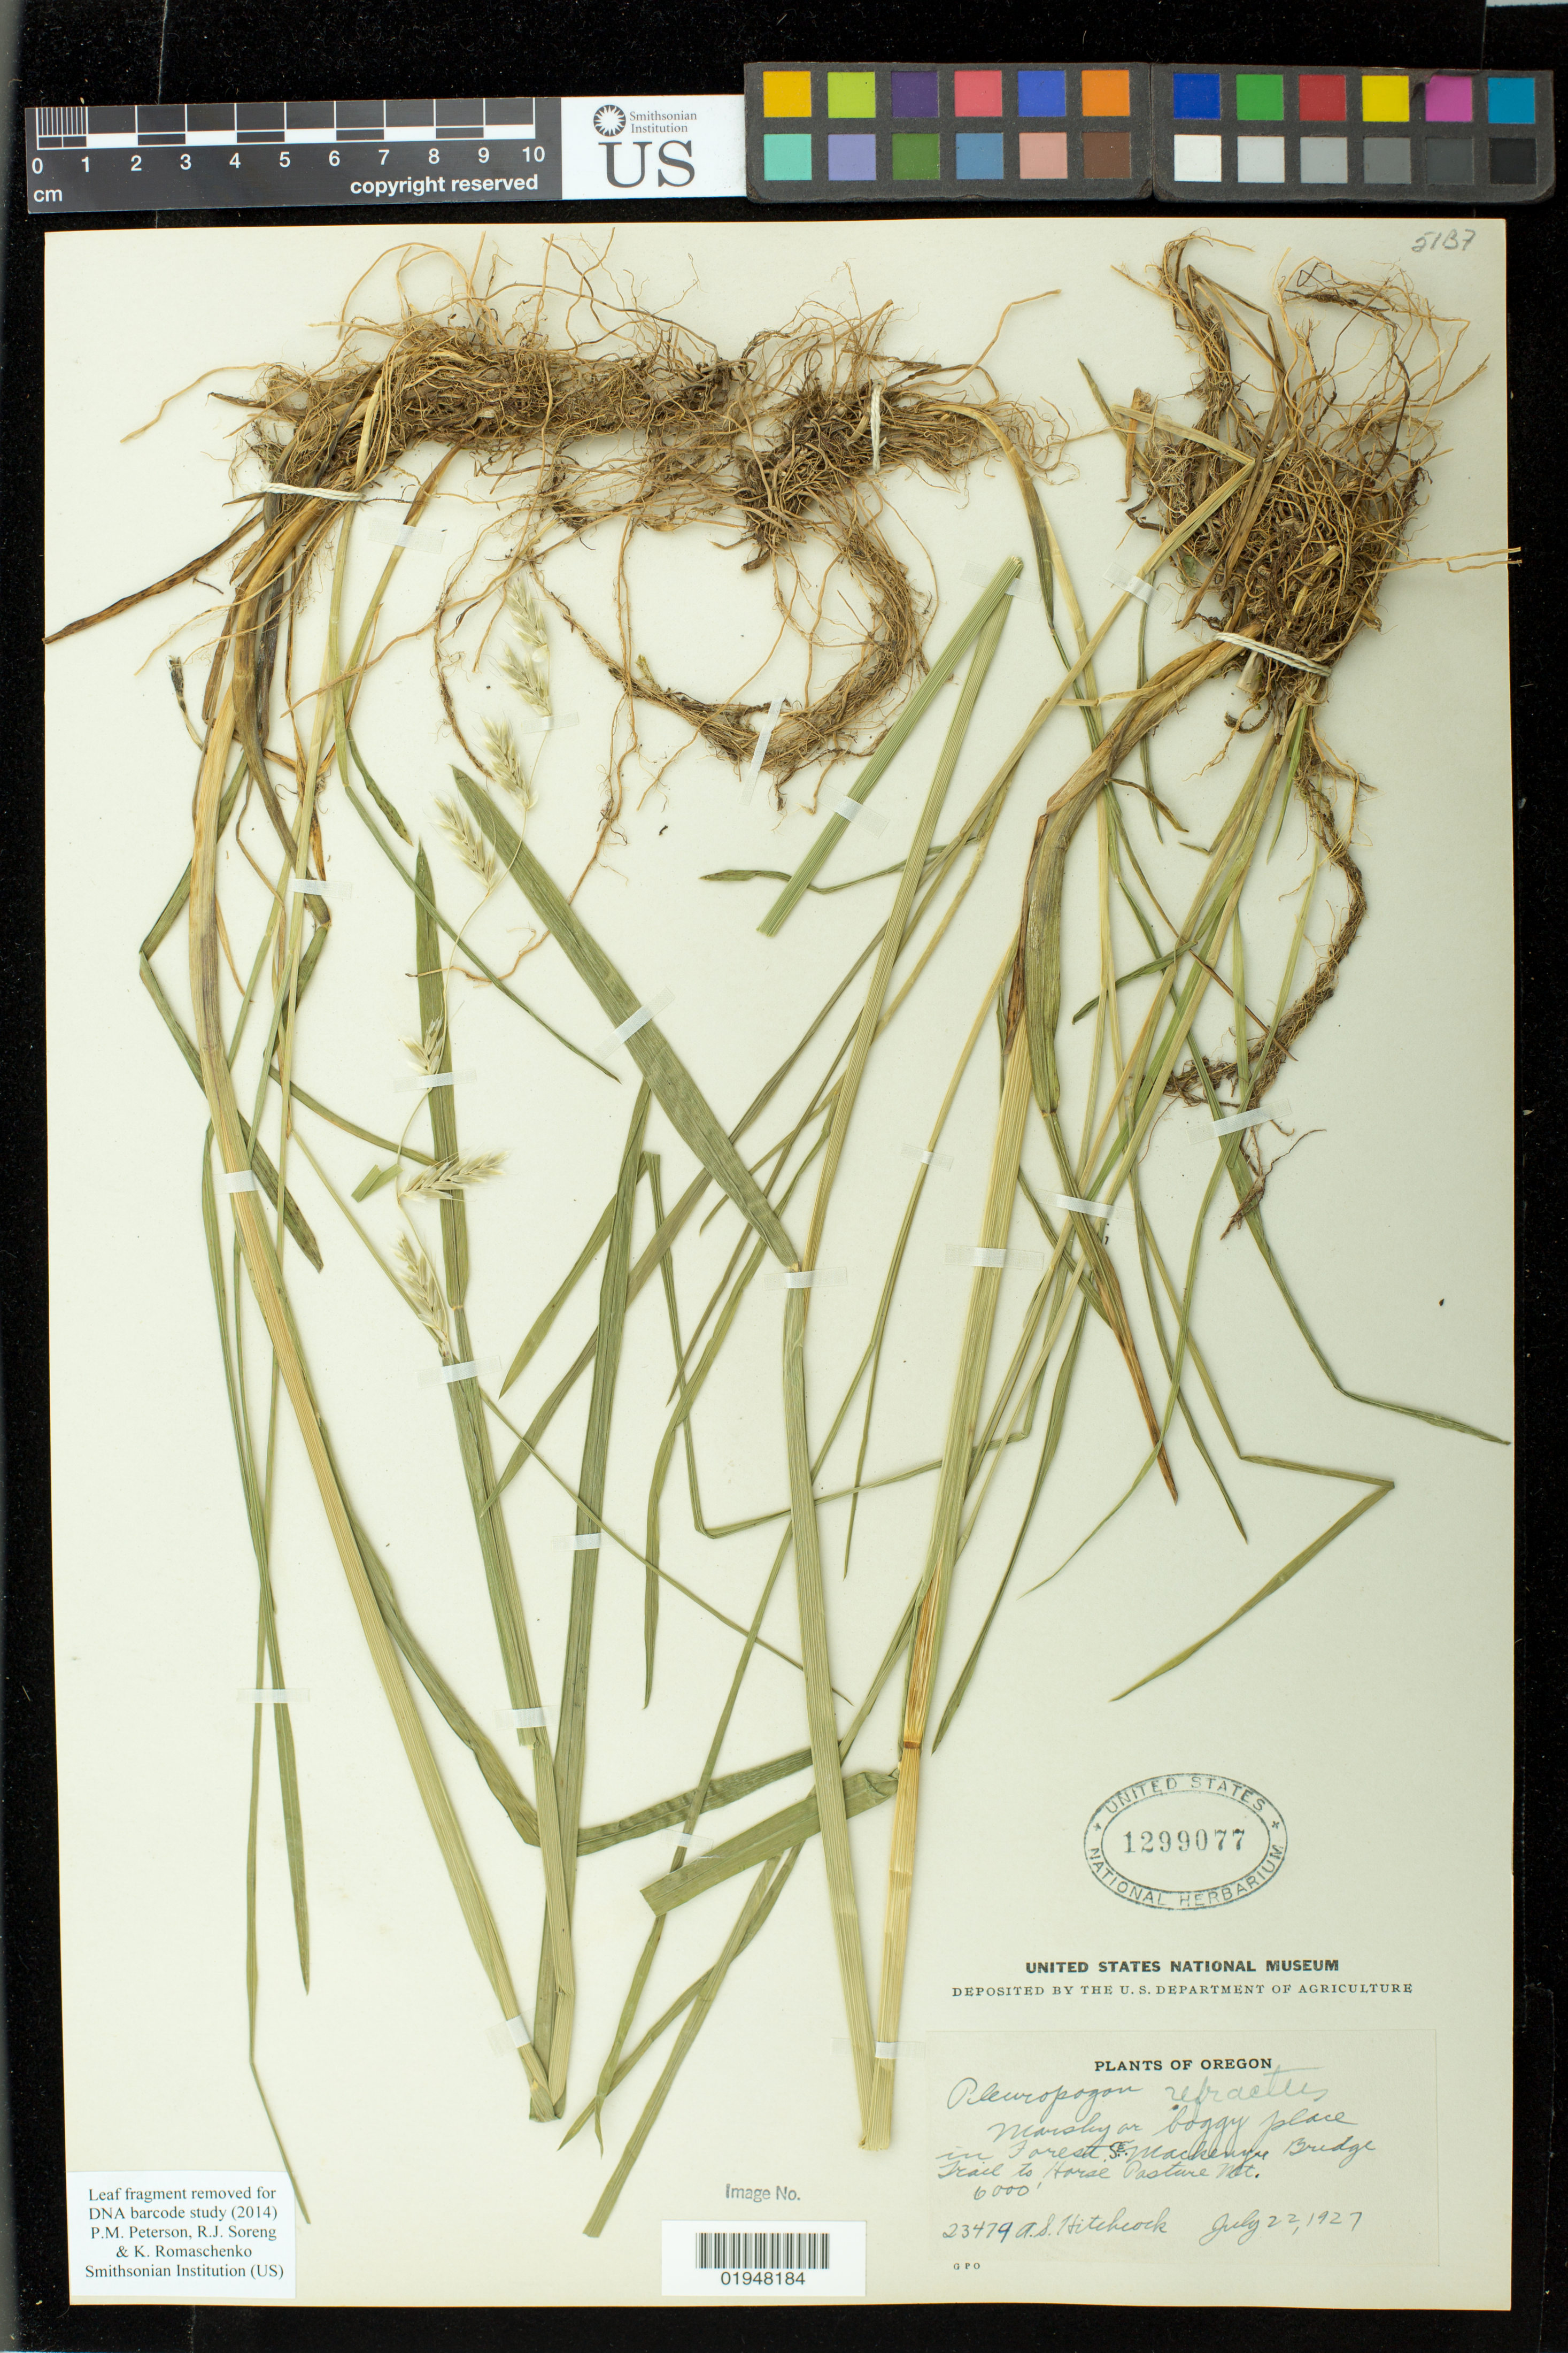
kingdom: Plantae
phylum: Tracheophyta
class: Liliopsida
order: Poales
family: Poaceae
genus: Pleuropogon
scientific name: Pleuropogon refractus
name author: (A. Gray) Benth.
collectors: A. S. Hitchcock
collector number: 23479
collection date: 1927-07-22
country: United States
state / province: Oregon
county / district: Lane County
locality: S.E. Mackenzie Bridge Trail to Horse Pasture Mt. [Horsepasture Mountain]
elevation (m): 1829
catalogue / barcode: US 1299077